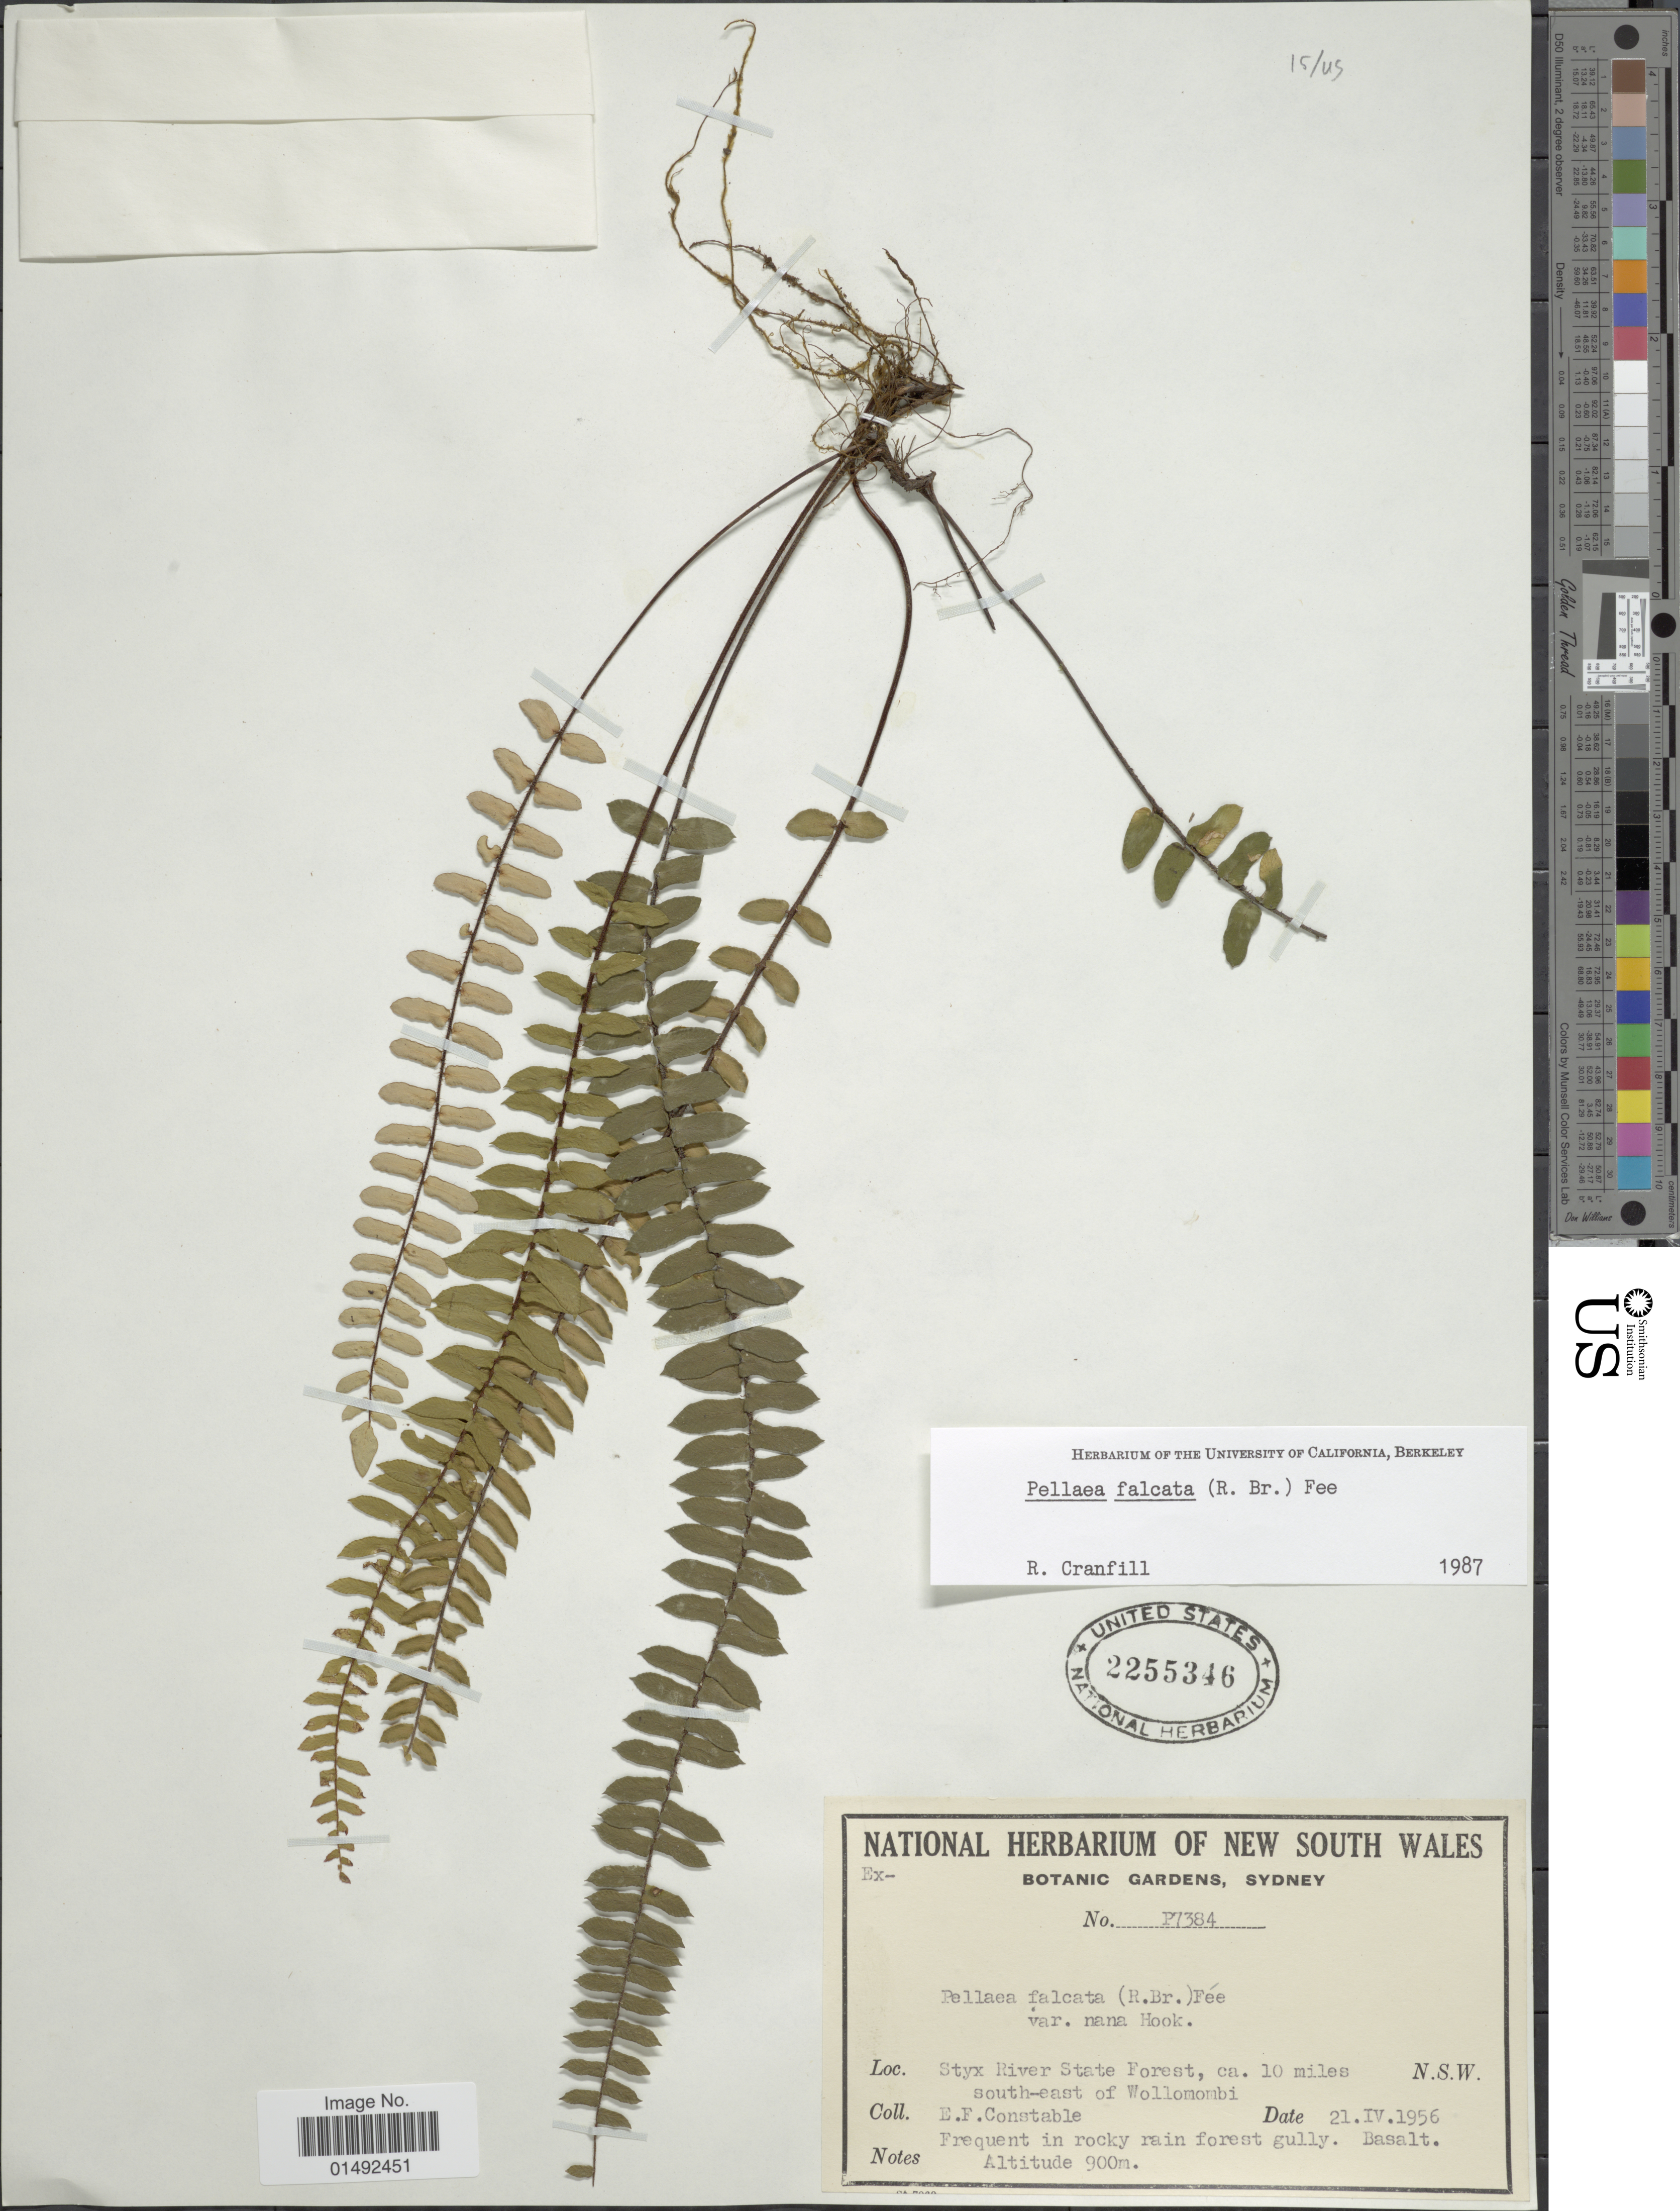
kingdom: Plantae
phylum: Tracheophyta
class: Polypodiopsida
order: Polypodiales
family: Pteridaceae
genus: Pellaea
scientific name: Pellaea falcata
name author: Fée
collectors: E. F. Constable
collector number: P7384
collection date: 1956-04-21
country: Australia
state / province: New South Wales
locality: Styx River State Forest, ca 10 miles south-east of Wollomombi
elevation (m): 900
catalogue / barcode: US 2255346